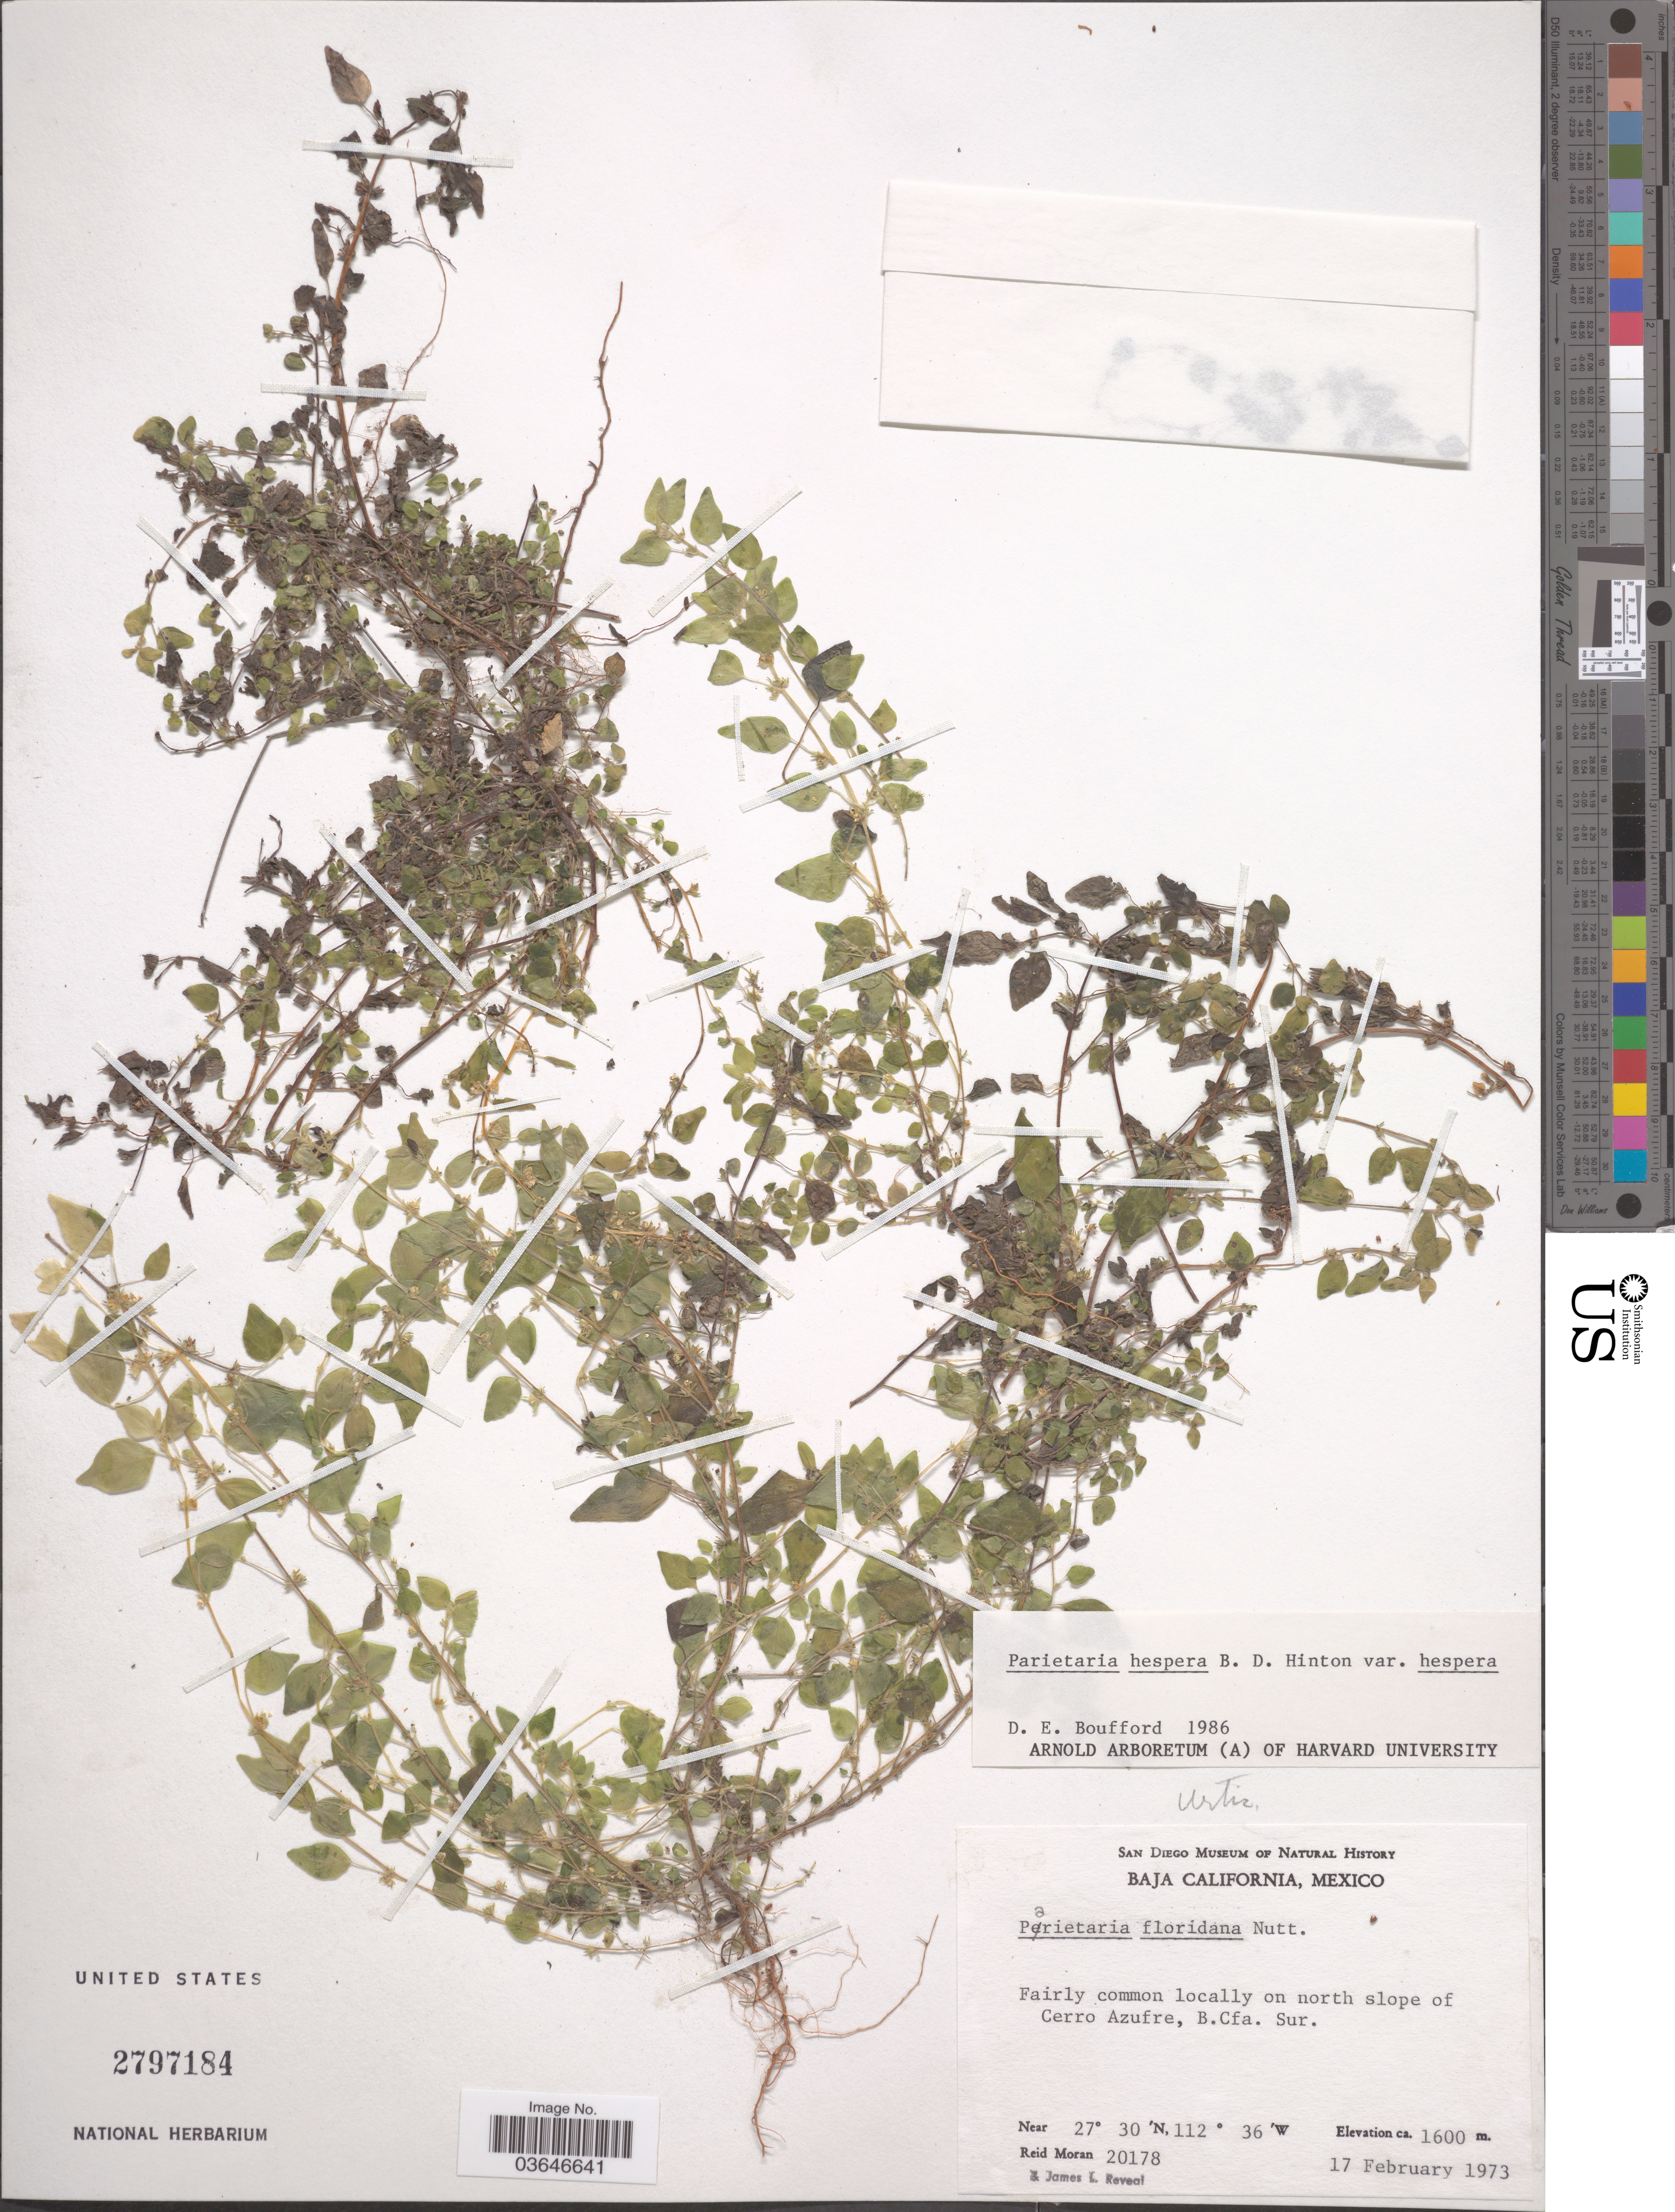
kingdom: Plantae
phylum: Tracheophyta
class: Magnoliopsida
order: Rosales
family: Urticaceae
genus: Parietaria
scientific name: Parietaria hespera var. hespera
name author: Hinton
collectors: R. Moran & J. L. Reveal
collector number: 20178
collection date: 1973-02-17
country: Mexico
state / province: Baja California Sur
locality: Baja California. Fairly common locally on north slope of Cerro Azufre.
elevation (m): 1600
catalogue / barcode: US 2797184